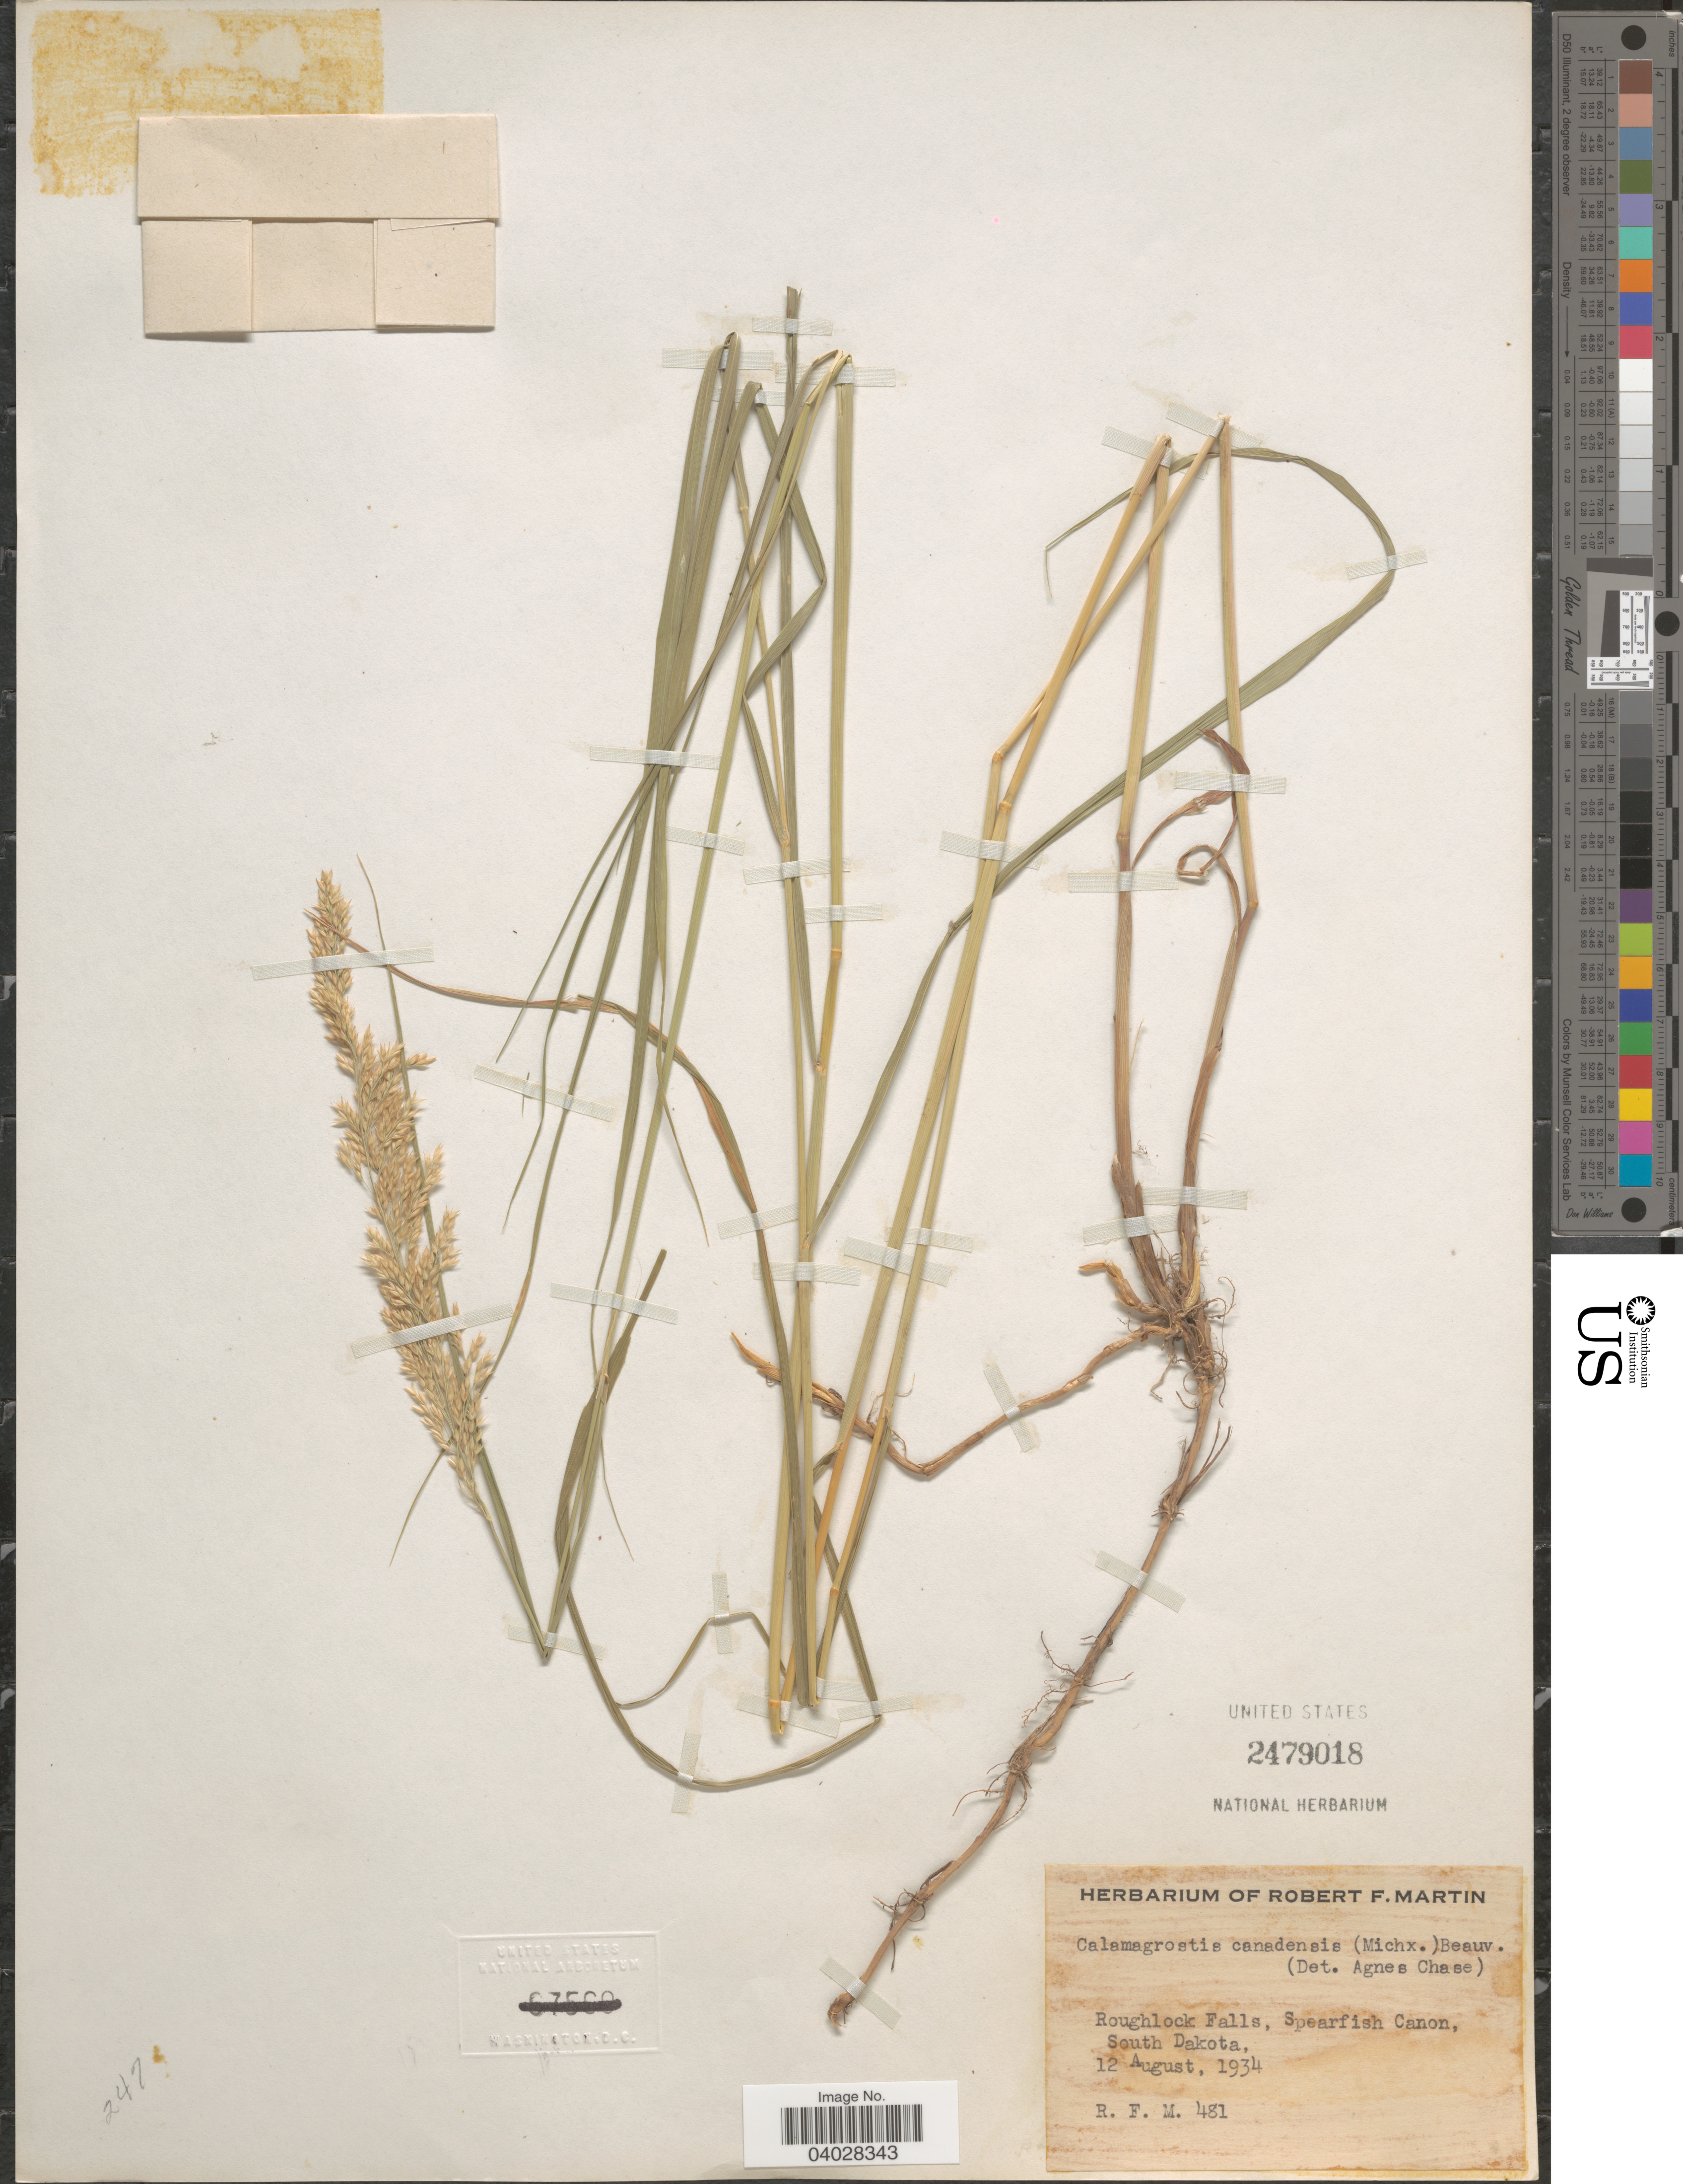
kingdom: Plantae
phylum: Tracheophyta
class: Liliopsida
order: Poales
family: Poaceae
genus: Calamagrostis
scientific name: Calamagrostis canadensis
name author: (Michx.) P. Beauv.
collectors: R. F. Martin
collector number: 481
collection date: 1934-08-12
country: United States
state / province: South Dakota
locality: Roughlock Falls, Spearfish Canon.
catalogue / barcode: US 2479018